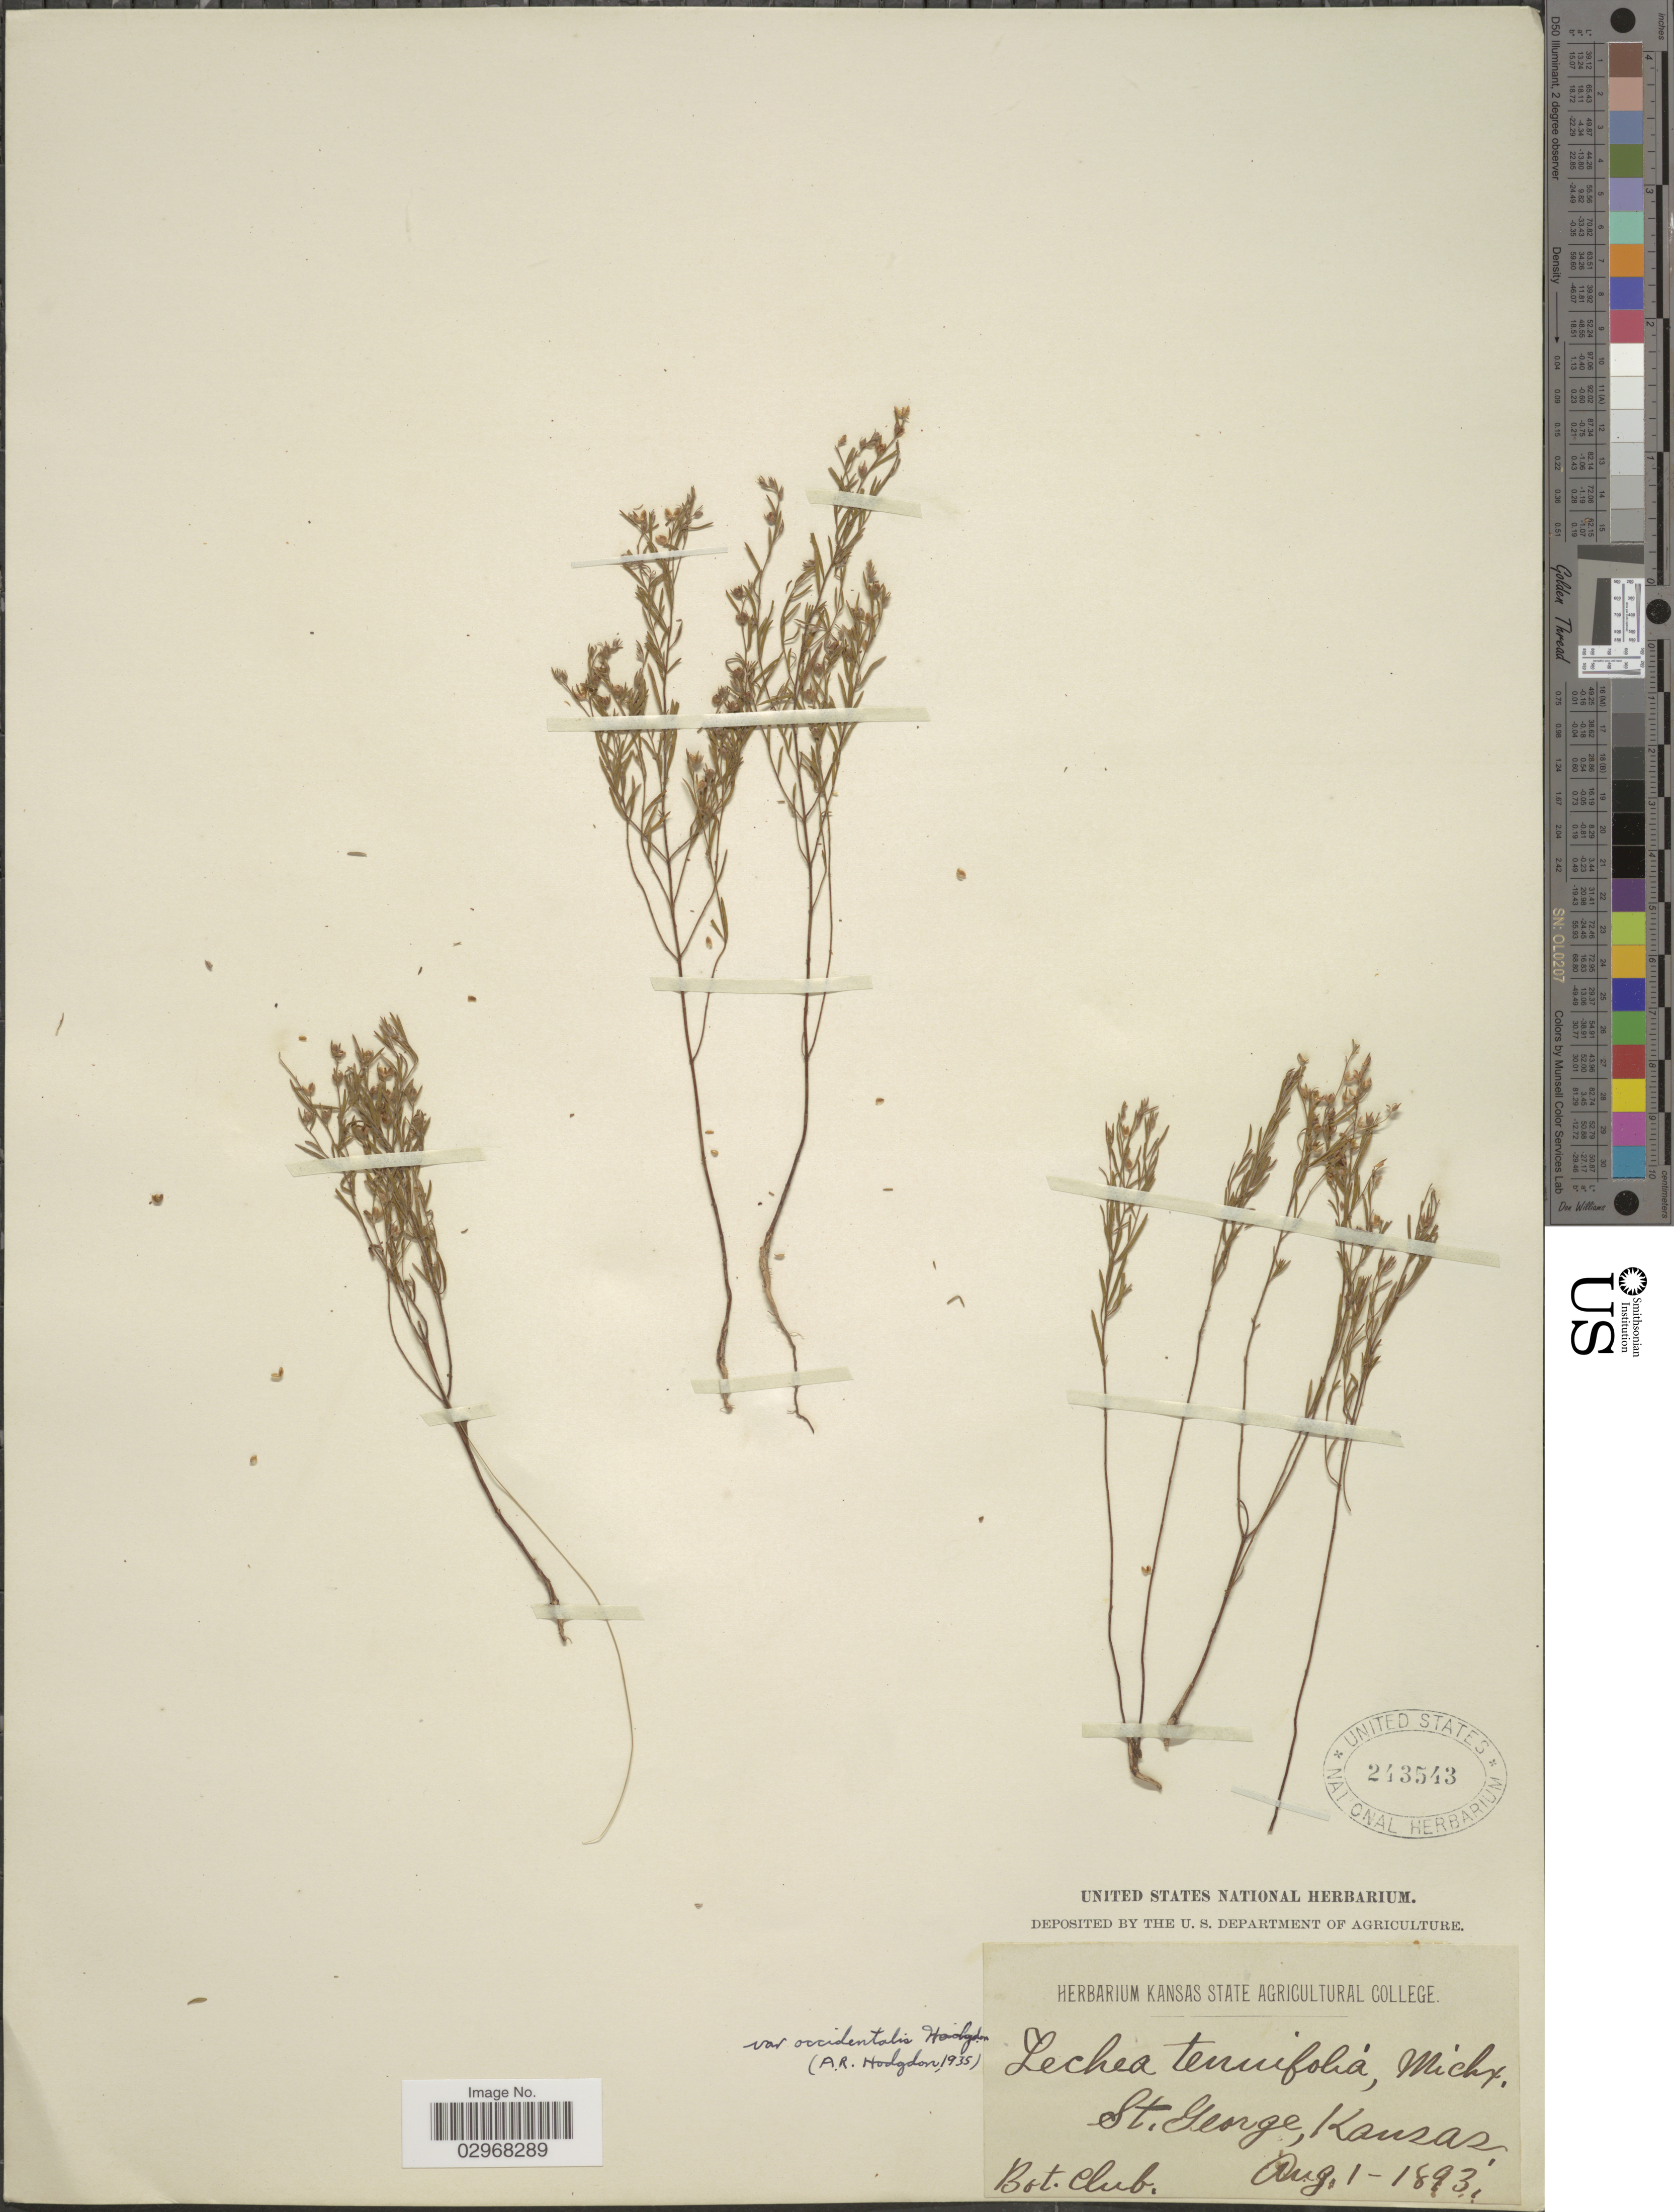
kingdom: Plantae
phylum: Tracheophyta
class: Magnoliopsida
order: Malvales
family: Cistaceae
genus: Lechea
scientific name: Lechea tenuifolia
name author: Michx.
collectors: Bot. Club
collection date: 1893-08-01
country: United States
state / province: Kansas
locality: St. George.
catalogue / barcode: US 243543